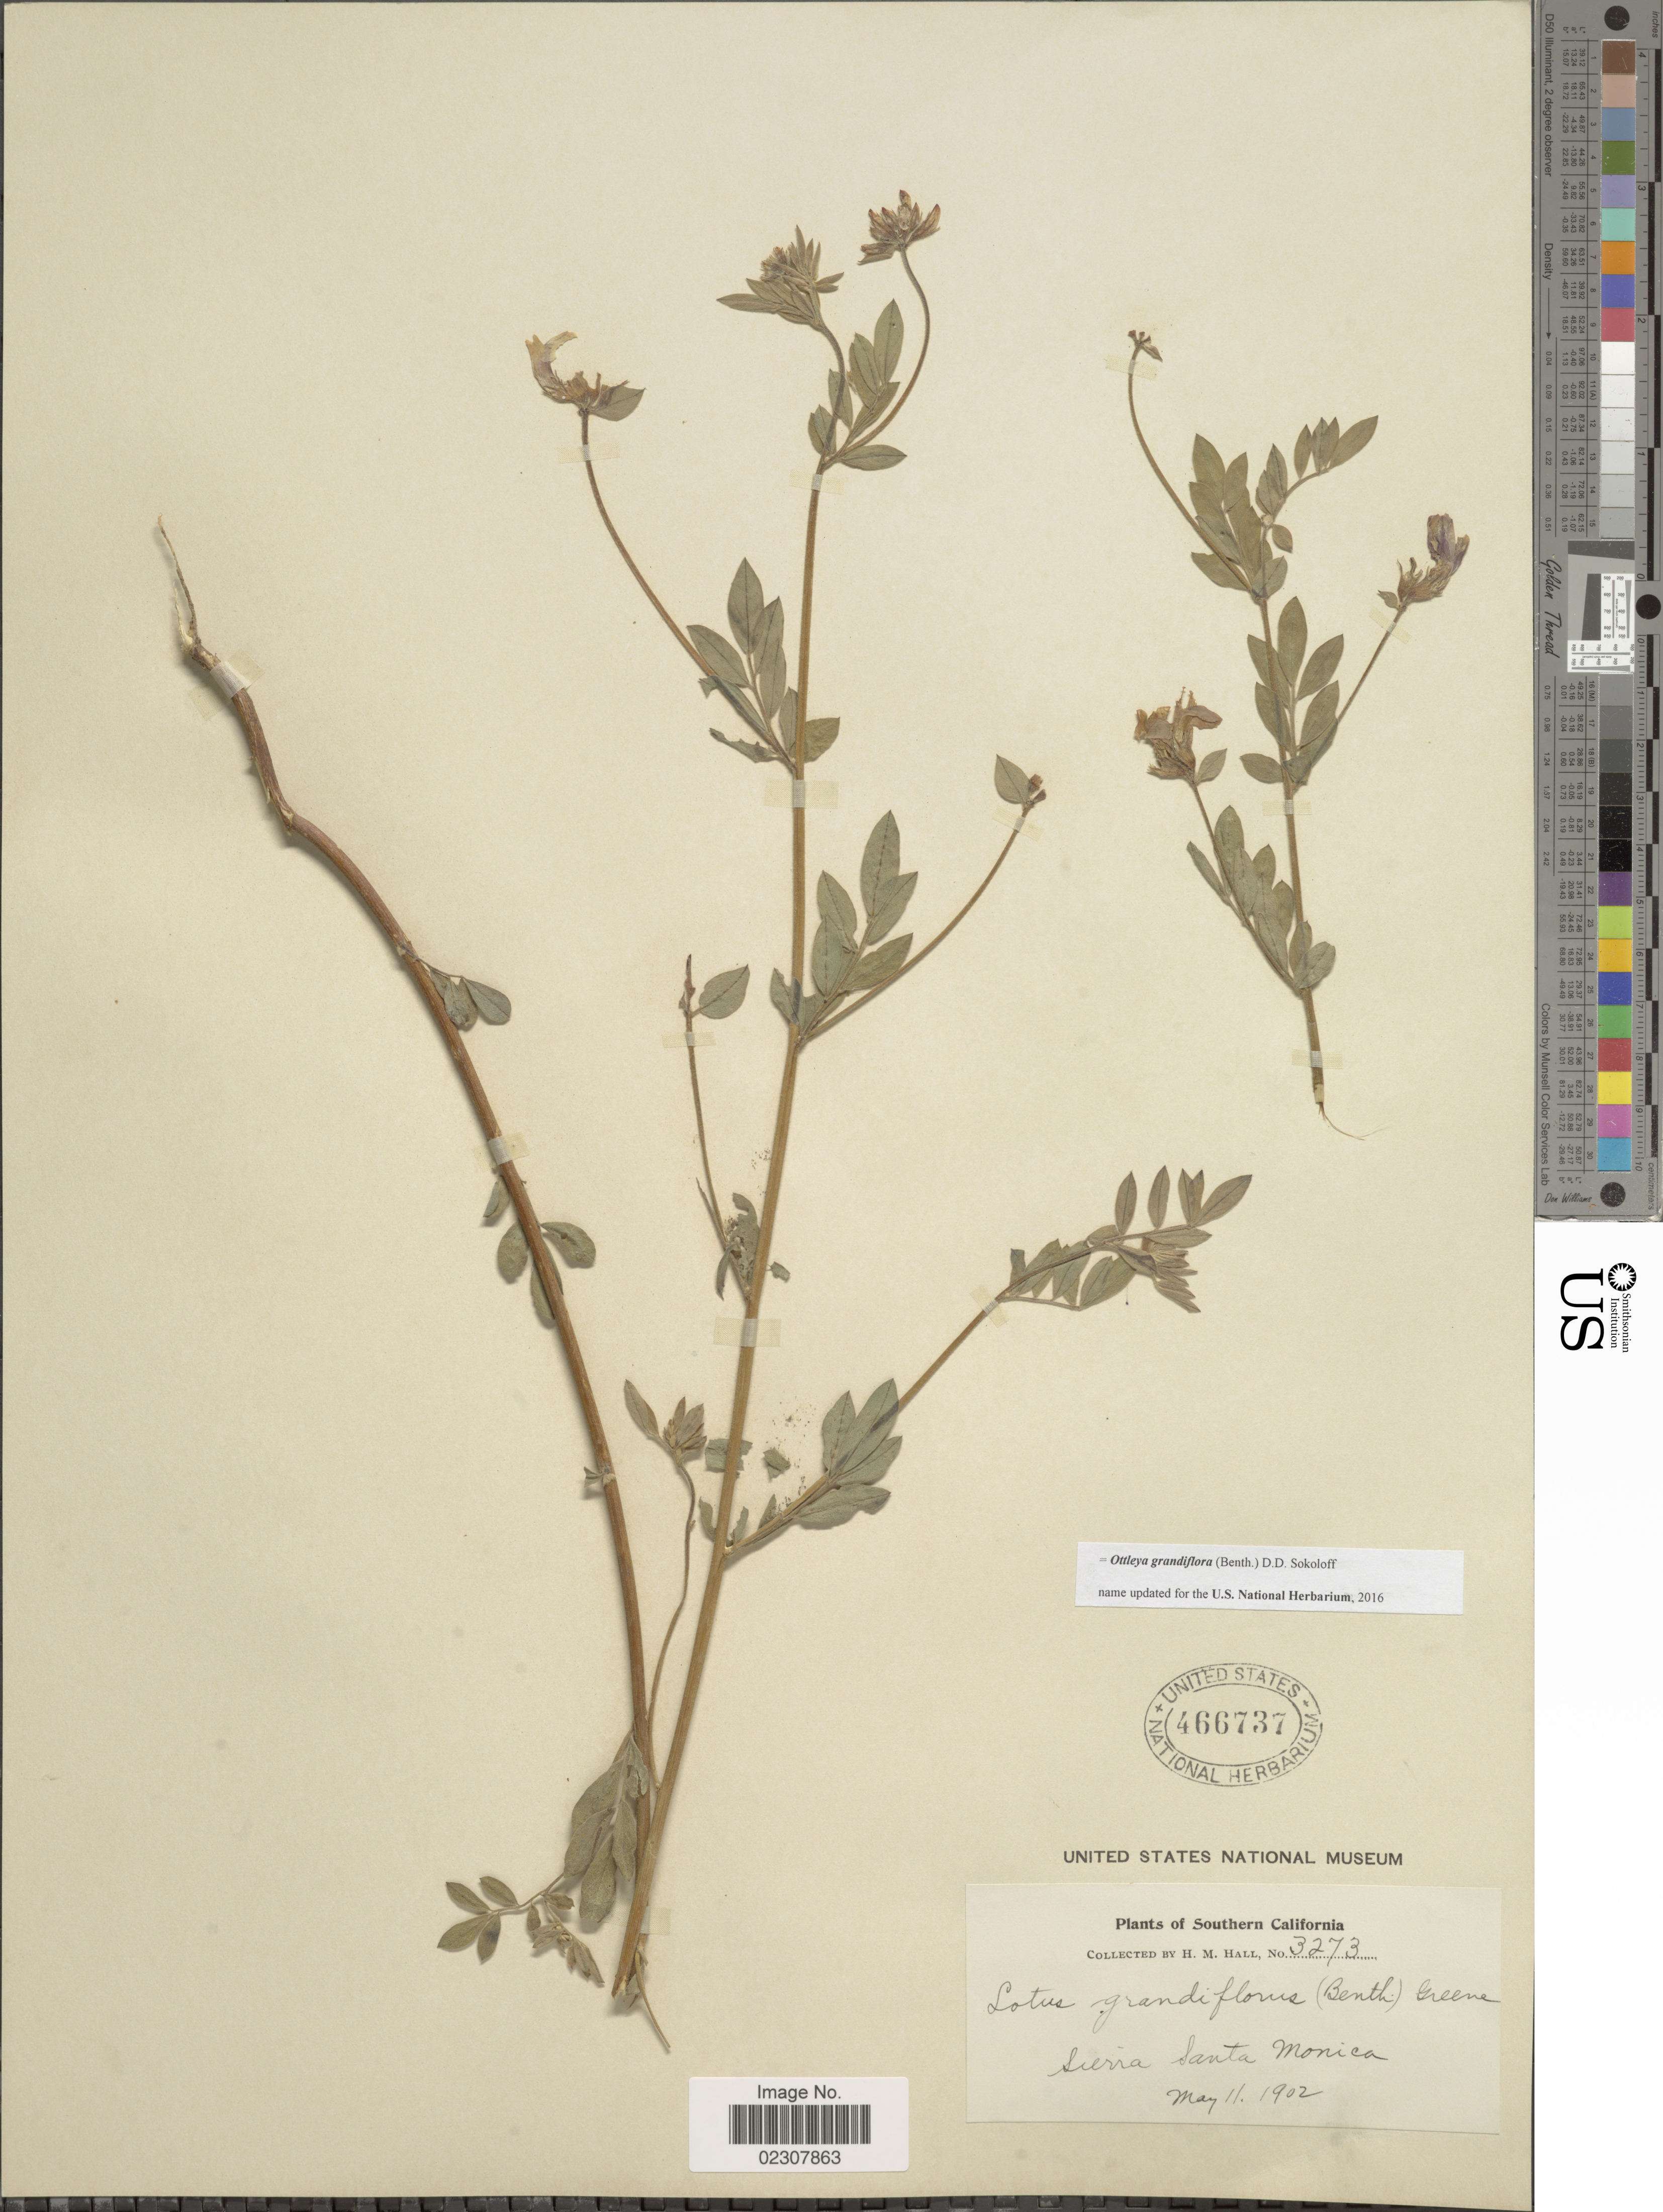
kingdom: Plantae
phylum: Tracheophyta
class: Magnoliopsida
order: Fabales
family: Fabaceae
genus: Ottleya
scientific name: Ottleya grandiflora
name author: (Benth.) D.D. Sokoloff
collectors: H. M. Hall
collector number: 3273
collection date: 1902-05-11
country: United States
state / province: California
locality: Southern California, Sierra Santa Monic.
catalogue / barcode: US 466737